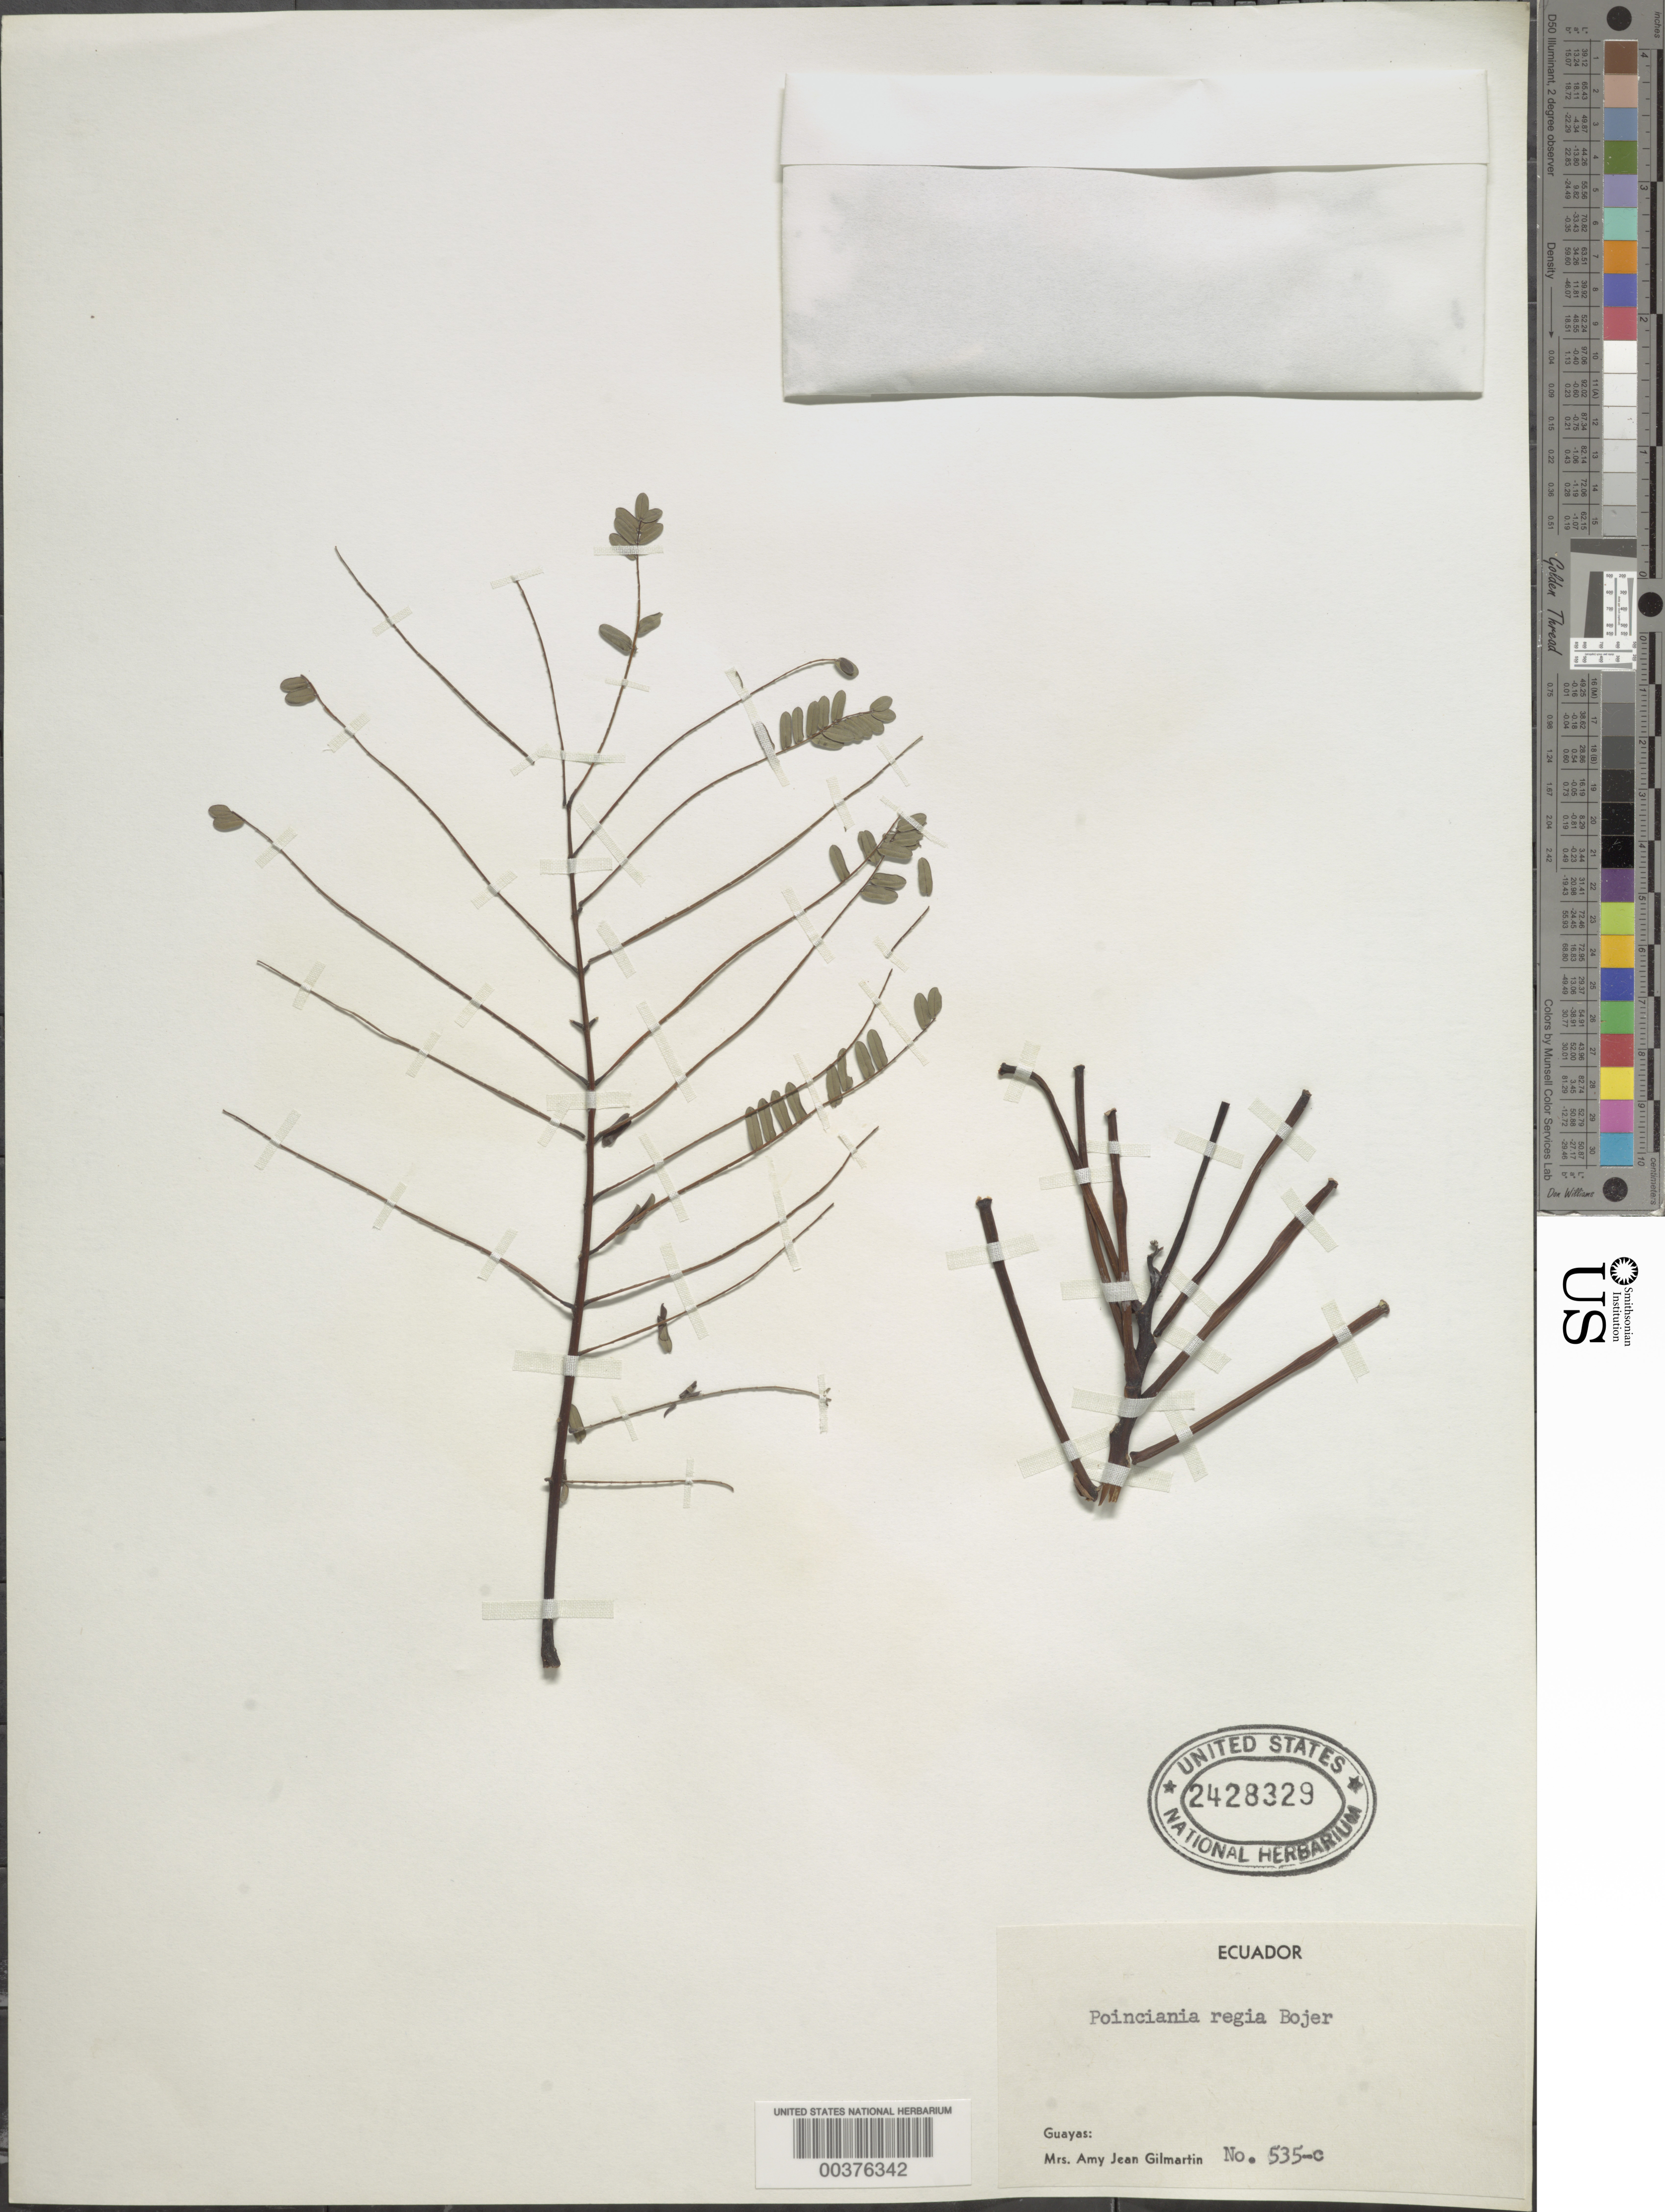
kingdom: Plantae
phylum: Tracheophyta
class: Magnoliopsida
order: Fabales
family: Fabaceae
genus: Delonix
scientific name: Delonix regia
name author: (Bojer ex Hook.) Raf.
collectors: A. J. Gilmartin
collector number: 535c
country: Ecuador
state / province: Guayas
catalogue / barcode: US 2428329